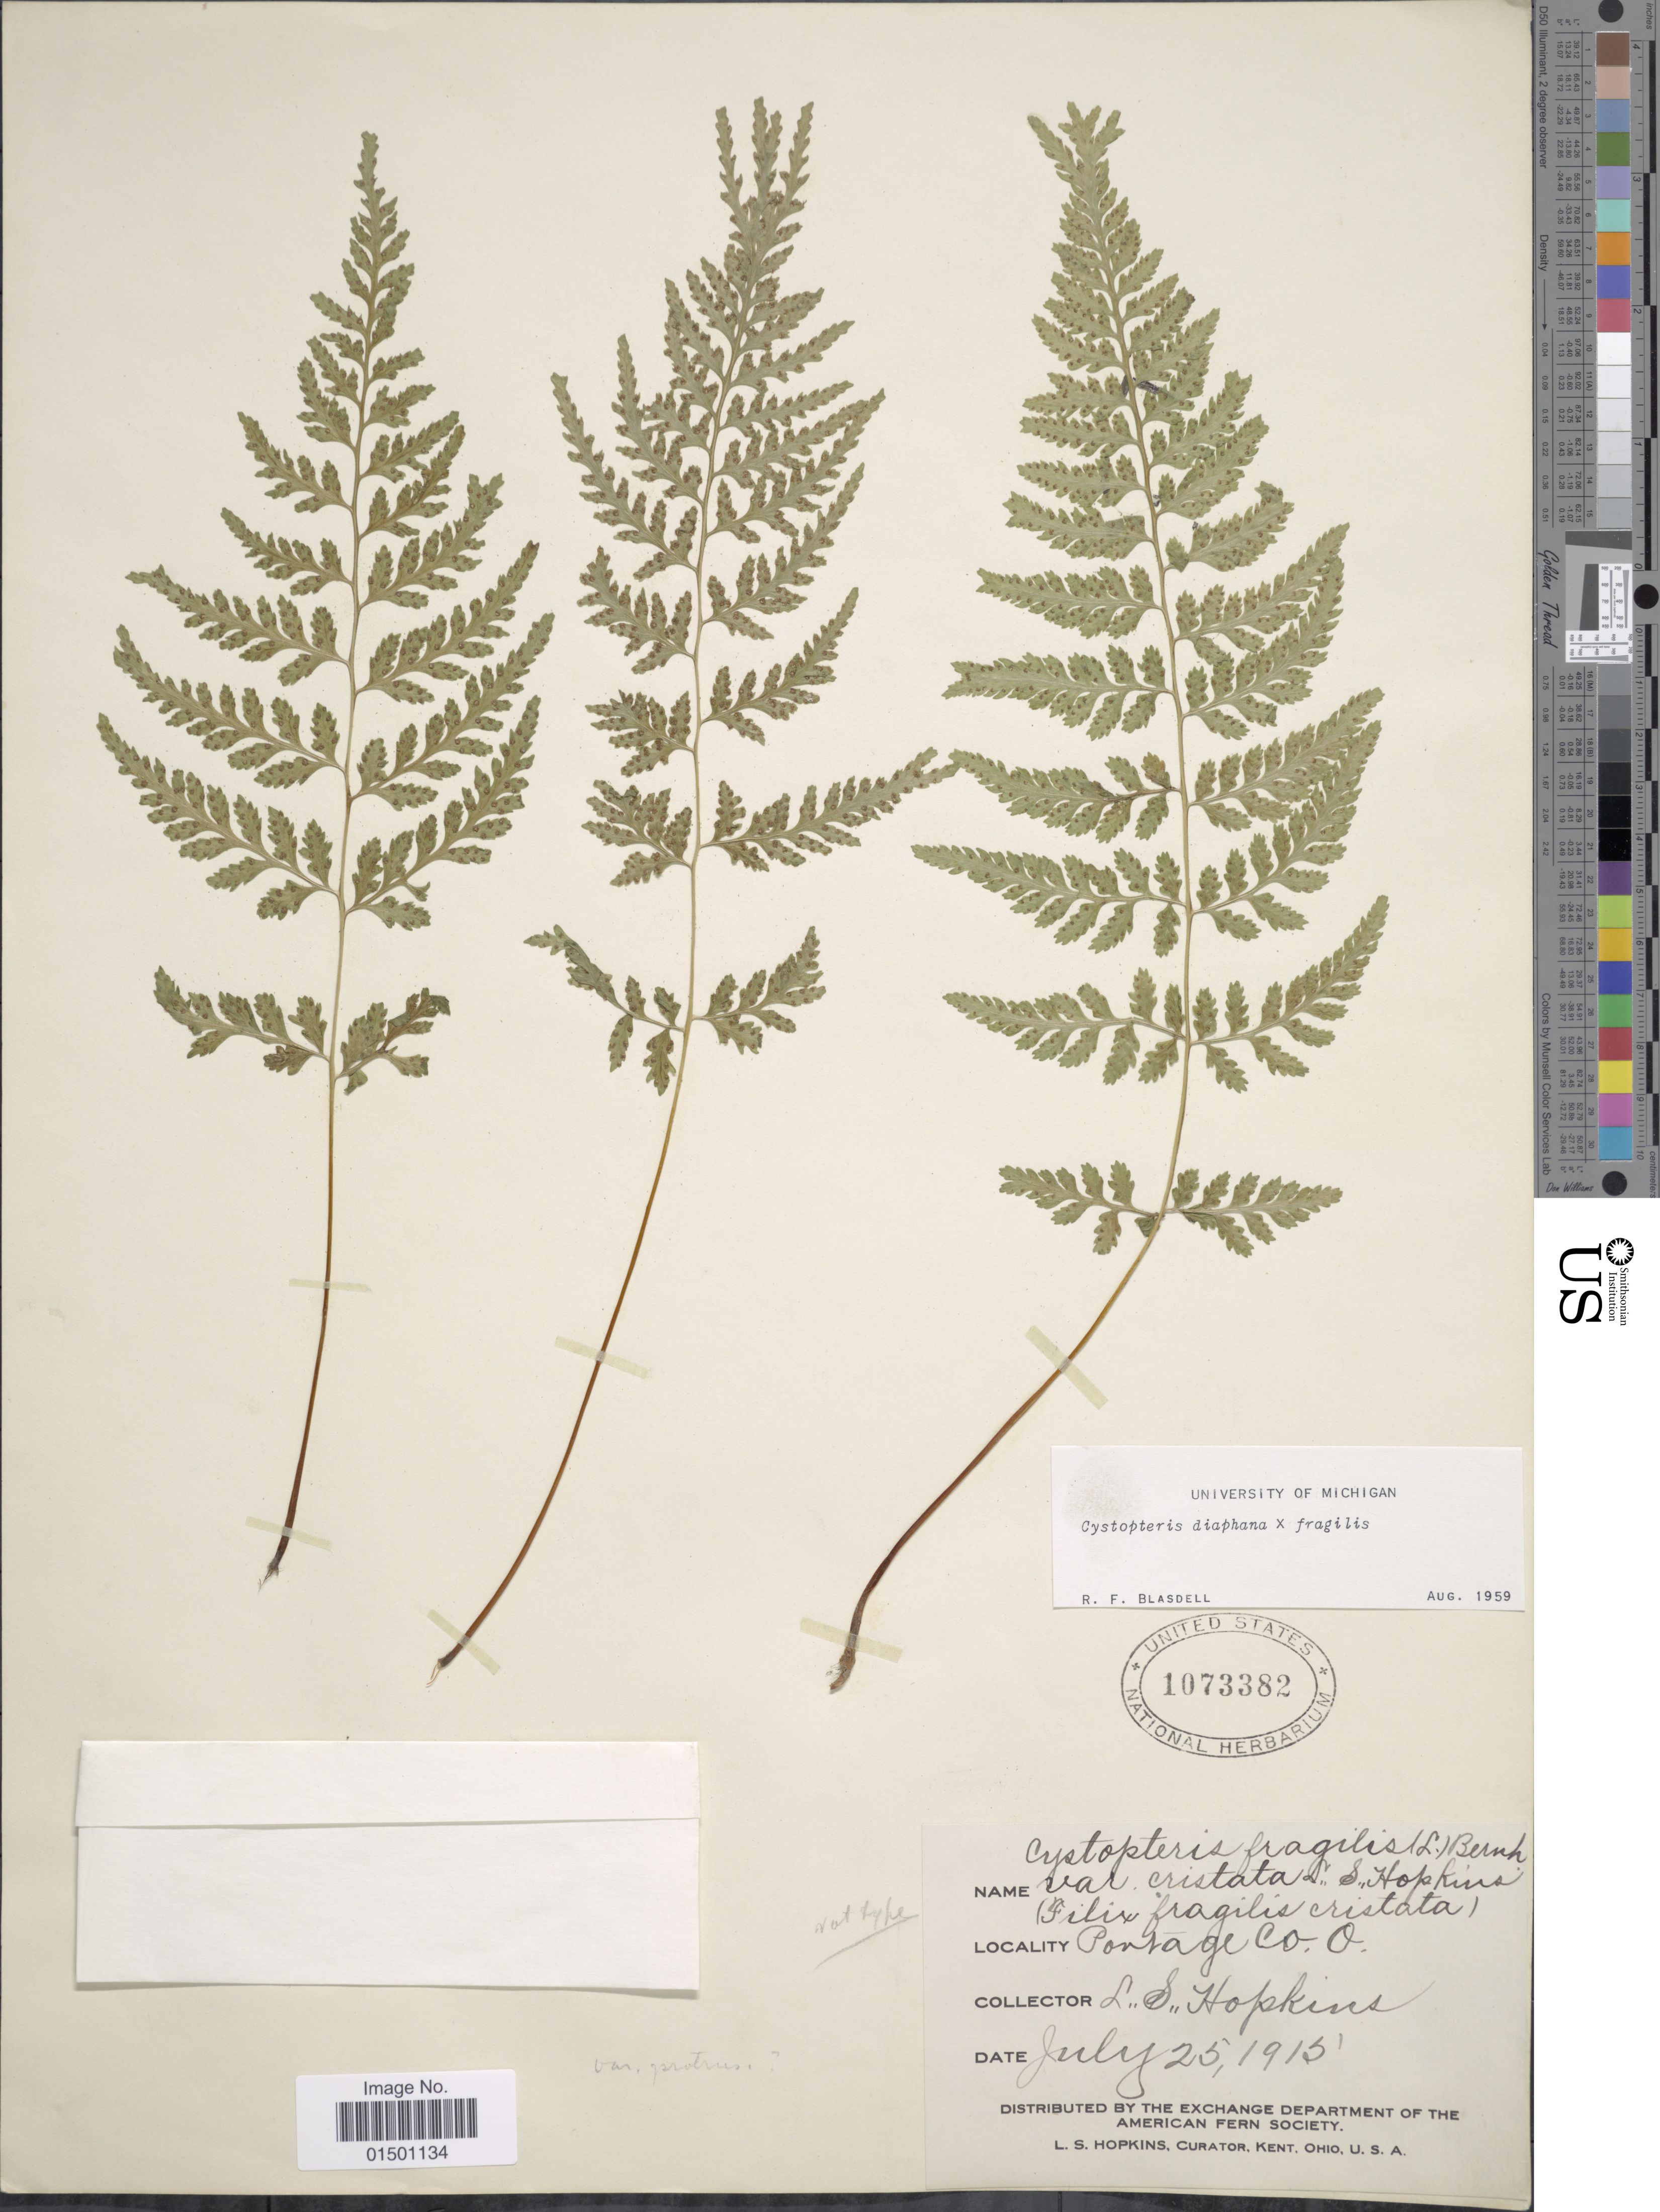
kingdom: Plantae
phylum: Tracheophyta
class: Polypodiopsida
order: Polypodiales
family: Cystopteridaceae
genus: Cystopteris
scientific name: Cystopteris diaphana x C. fragilis (L.) Bernh.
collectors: L. Hopkins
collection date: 1915-07-25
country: United States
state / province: Ohio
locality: Portage Co.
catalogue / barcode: US 1073382